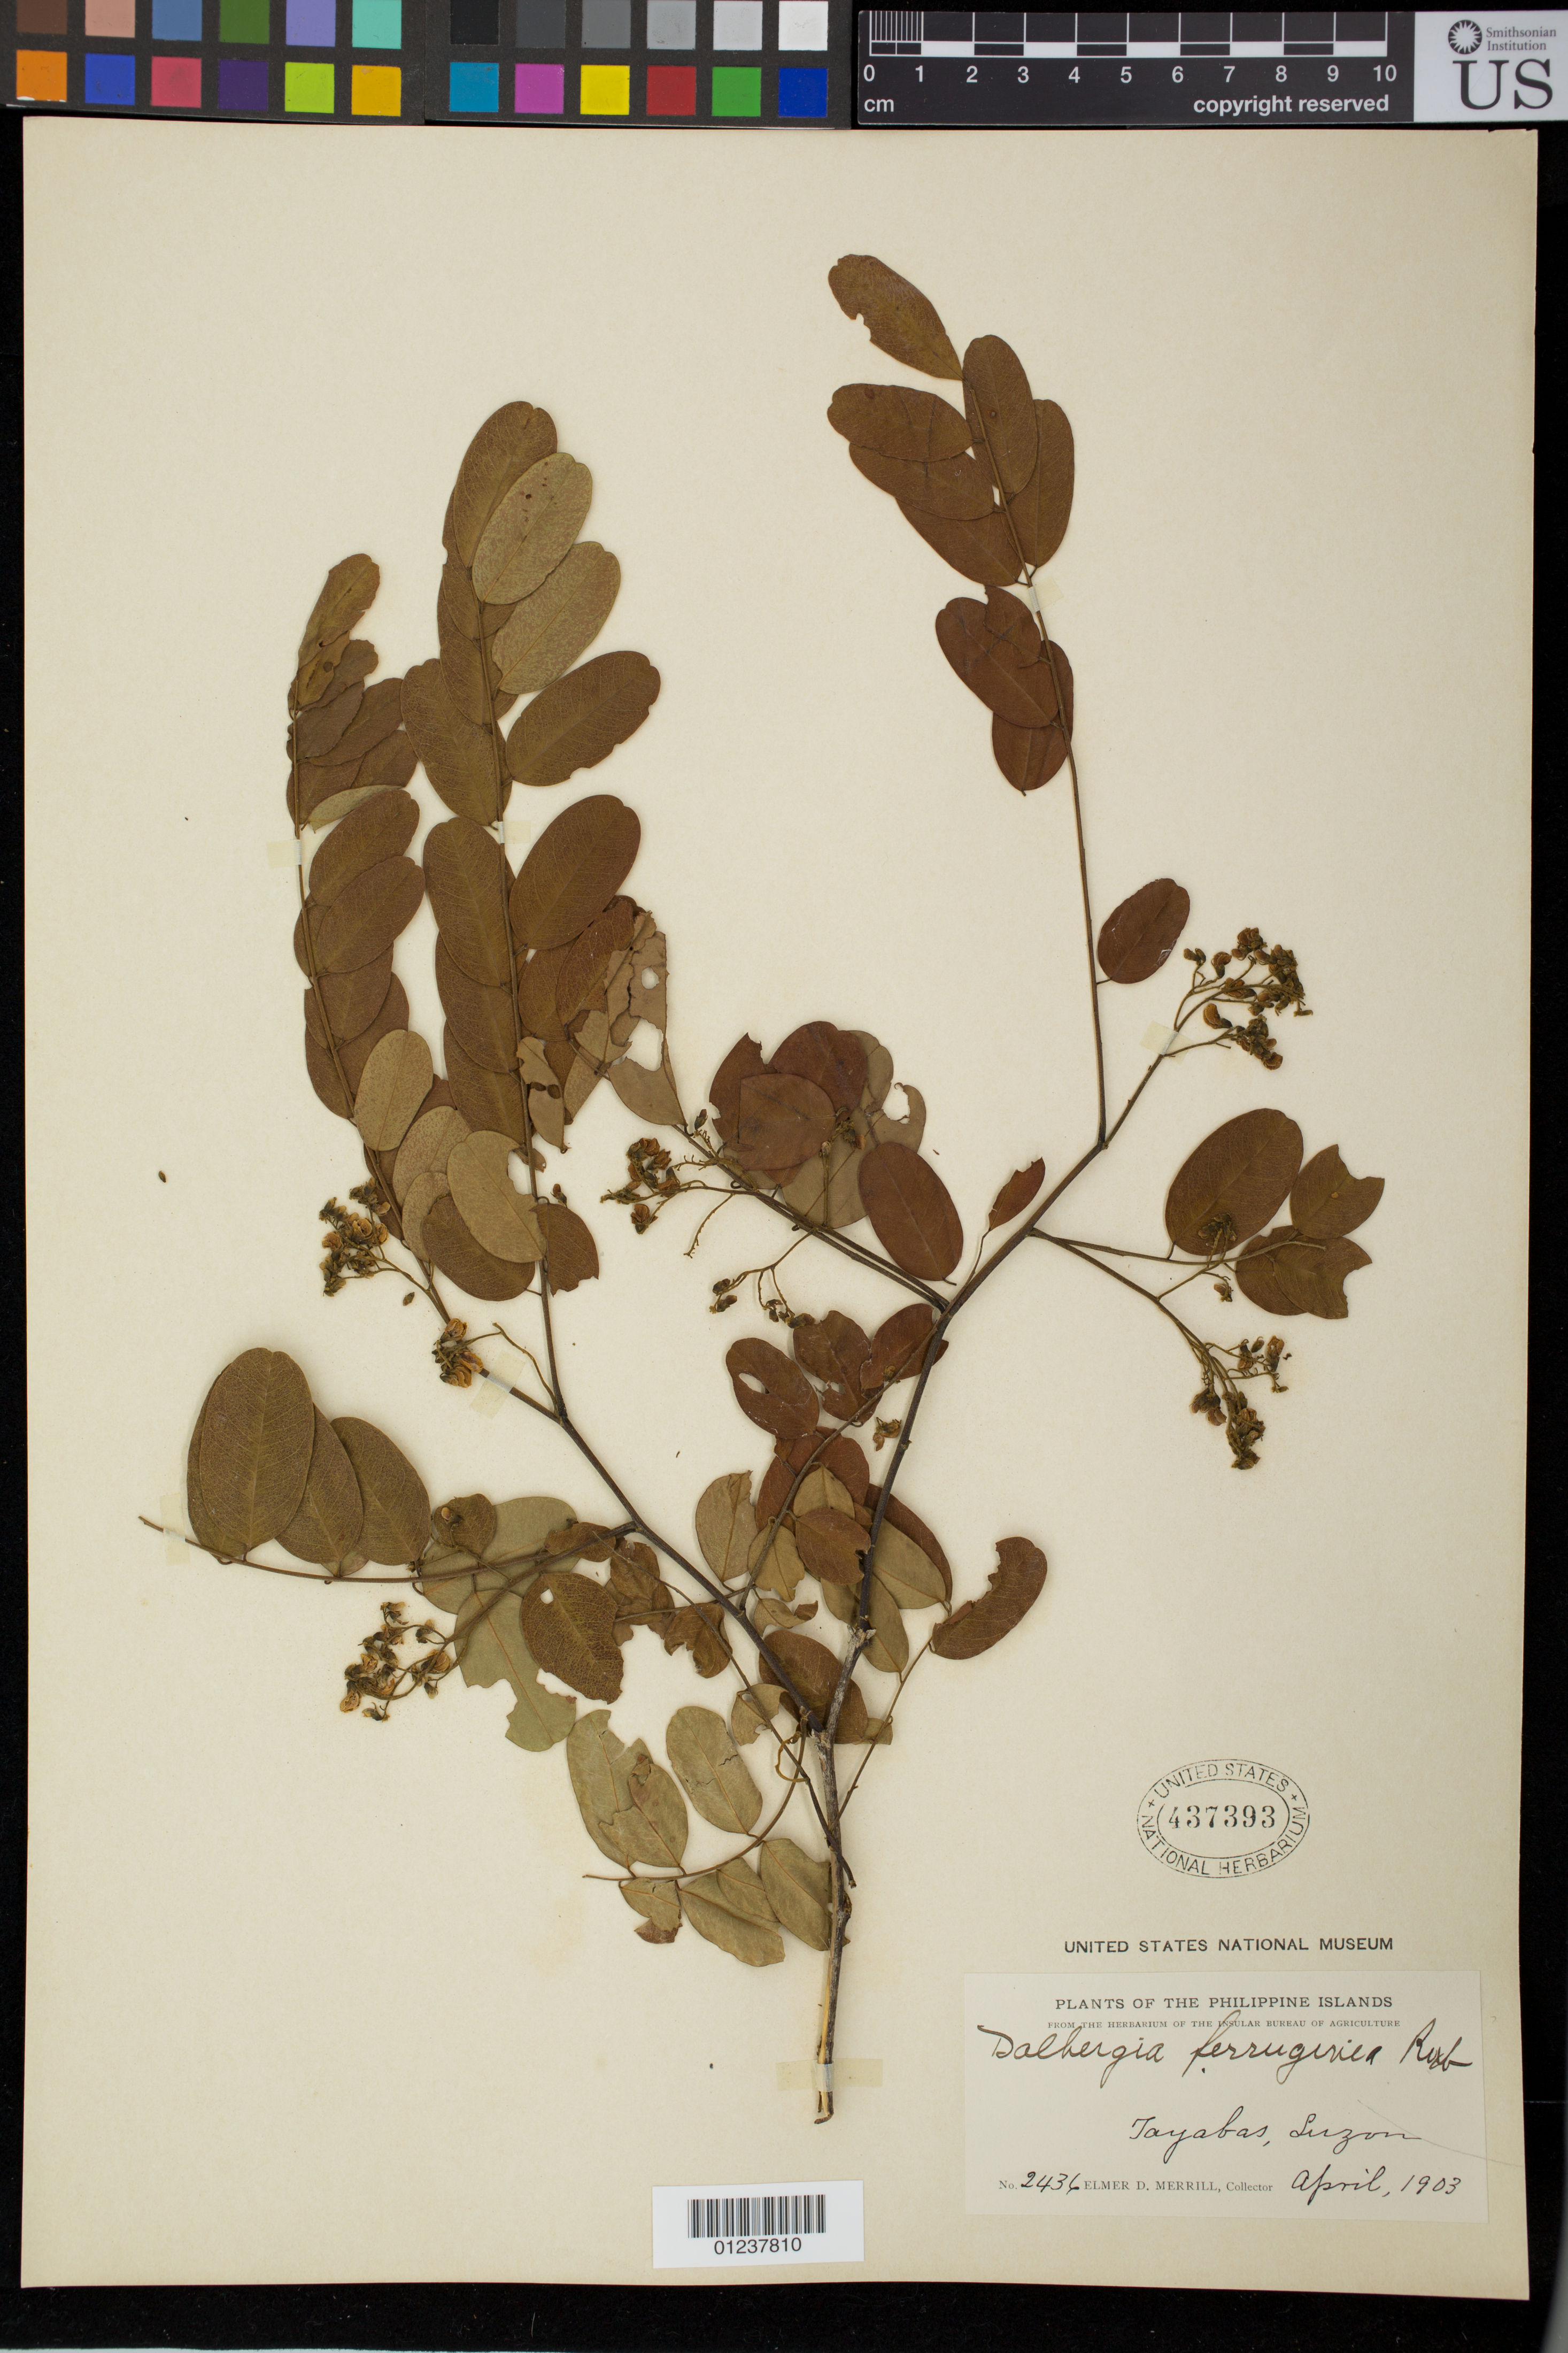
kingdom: Plantae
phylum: Tracheophyta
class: Magnoliopsida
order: Fabales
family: Fabaceae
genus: Dalbergia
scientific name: Dalbergia ferruginea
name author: Roxb.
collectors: E. D. Merrill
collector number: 2436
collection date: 1903-04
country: Philippines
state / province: Calabarzon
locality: Tayabas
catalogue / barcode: US 437393